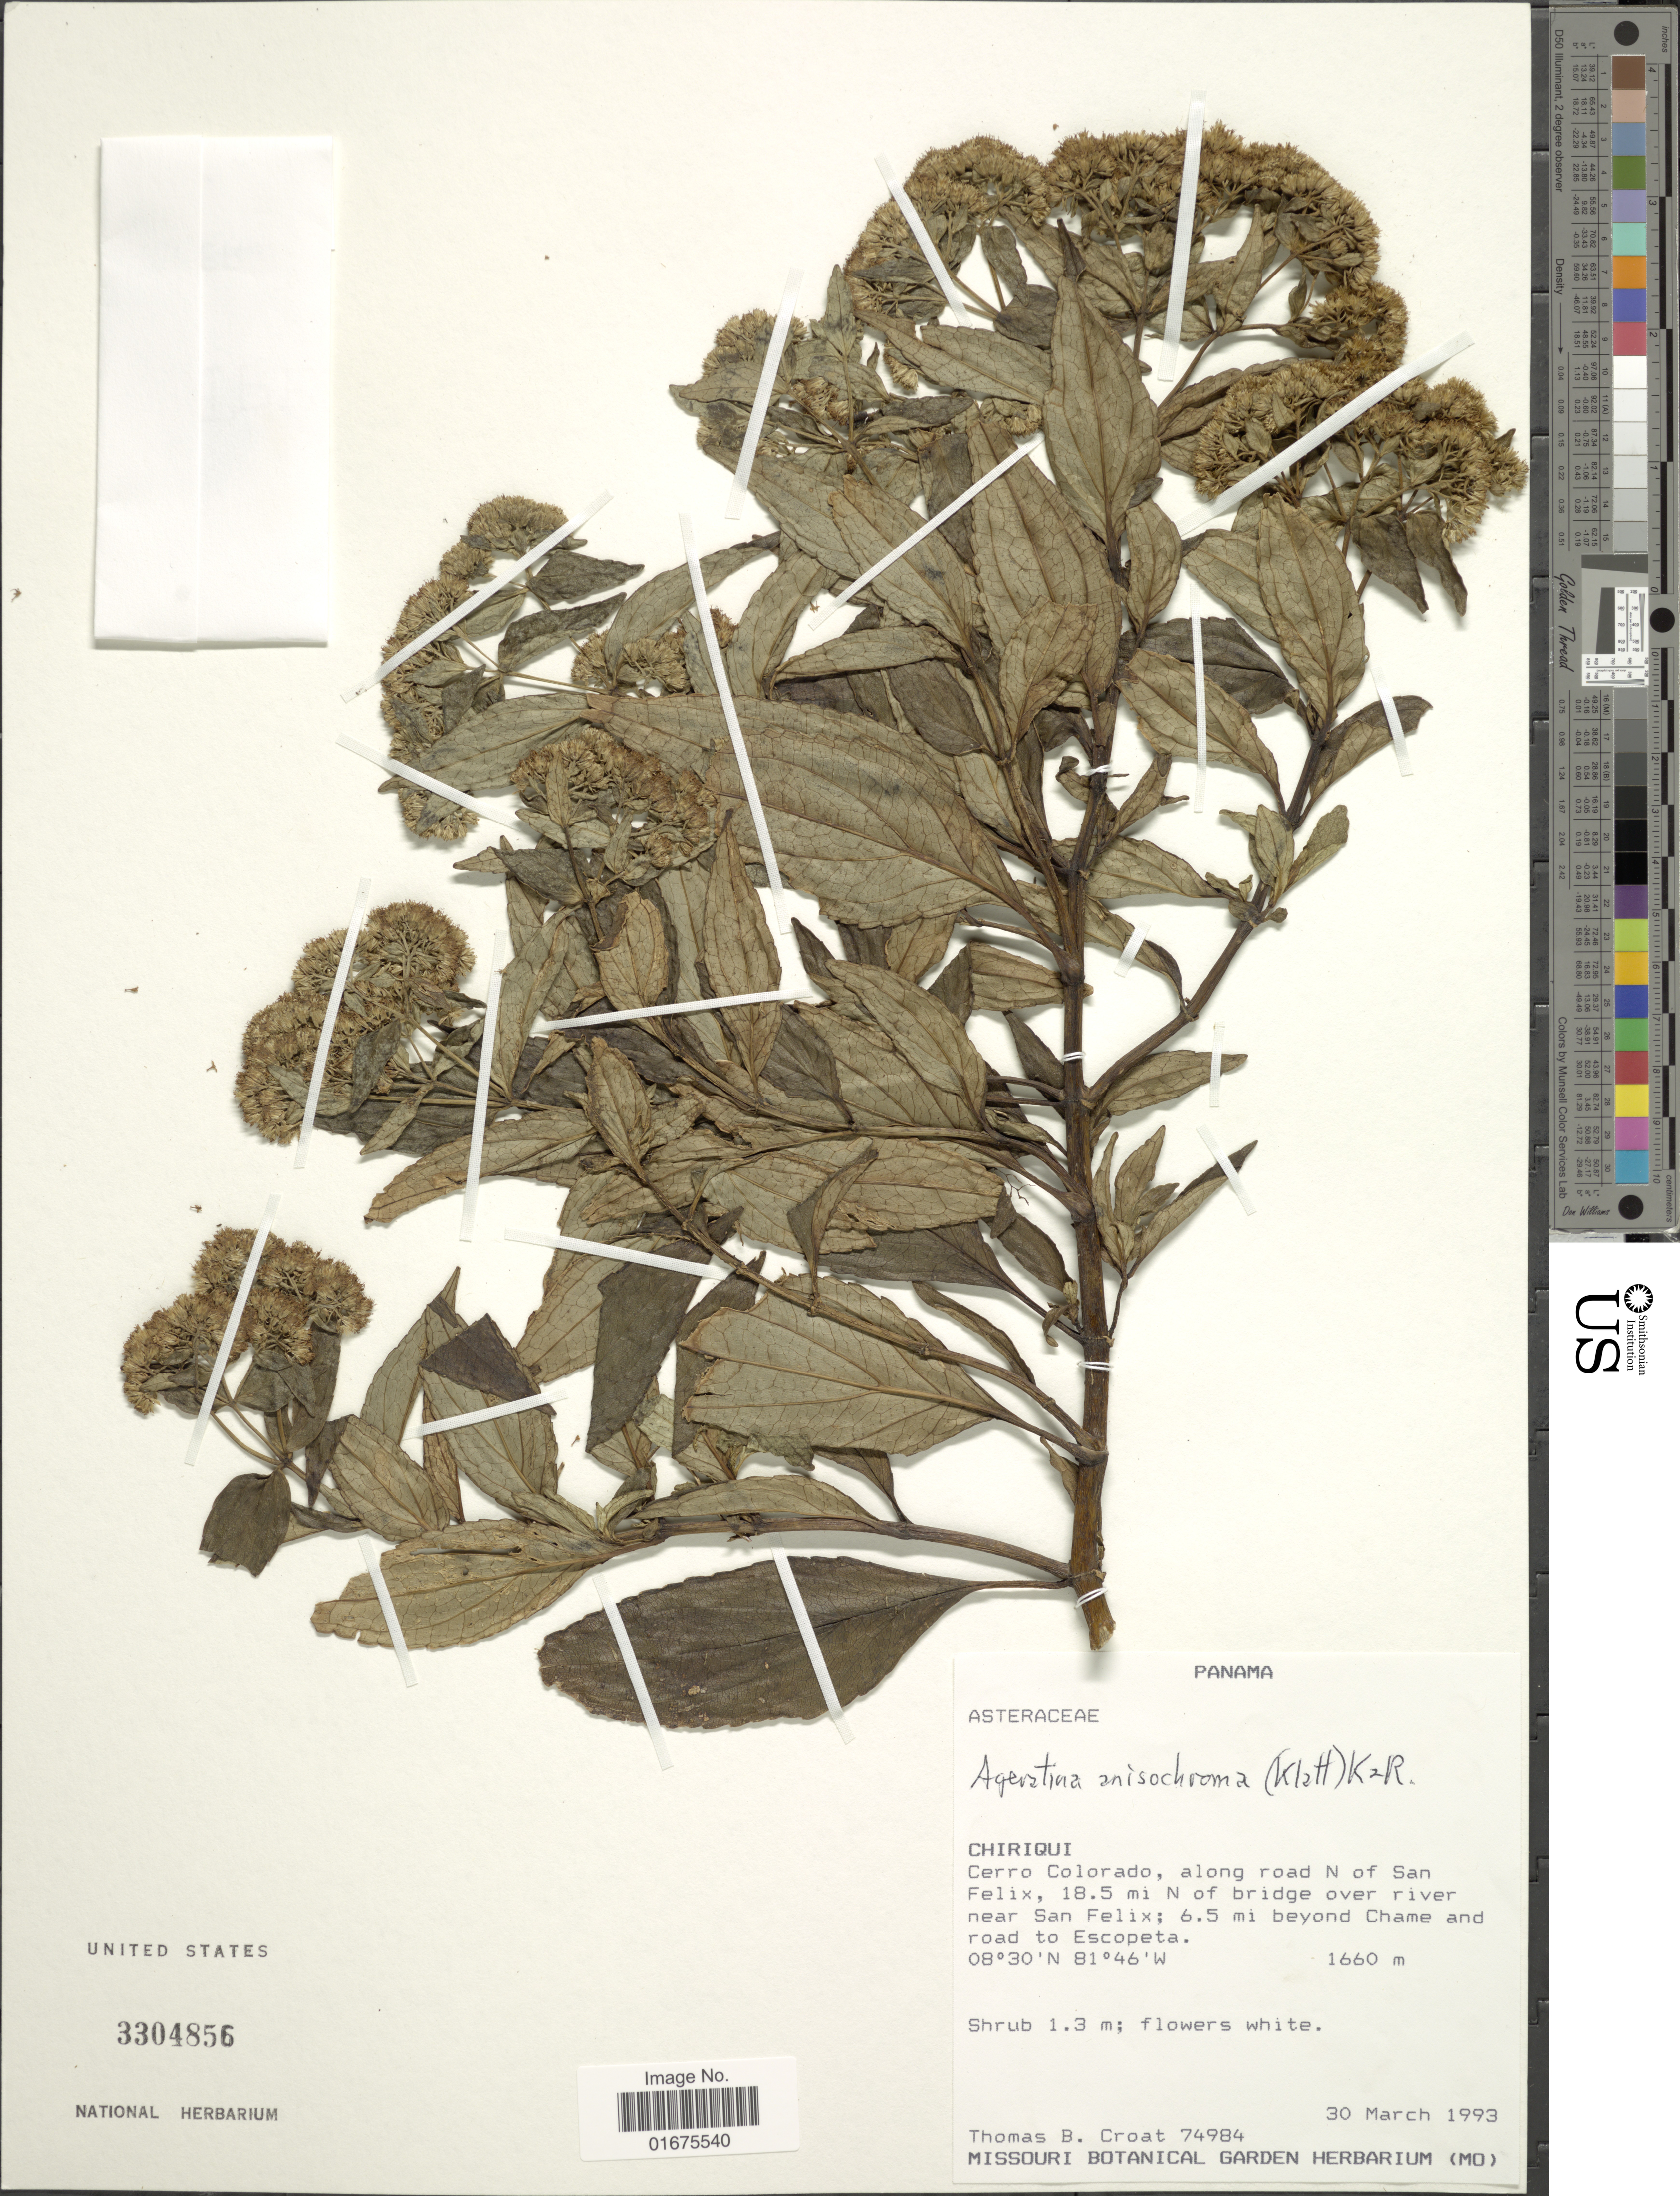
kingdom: Plantae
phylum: Tracheophyta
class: Magnoliopsida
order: Asterales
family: Asteraceae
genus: Ageratina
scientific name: Ageratina anisochroma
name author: (Klatt) R.M. King & H. Rob.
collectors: T. B. Croat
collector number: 74984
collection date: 1993-03-30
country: Panama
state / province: Chiriqui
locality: Cerro Colorado, along road N of San Felix, 18.5 mi N of bridge over river near San Felix: 6.5 mi beyond Chame and road to Escopeta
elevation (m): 1660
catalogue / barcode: US 3304856